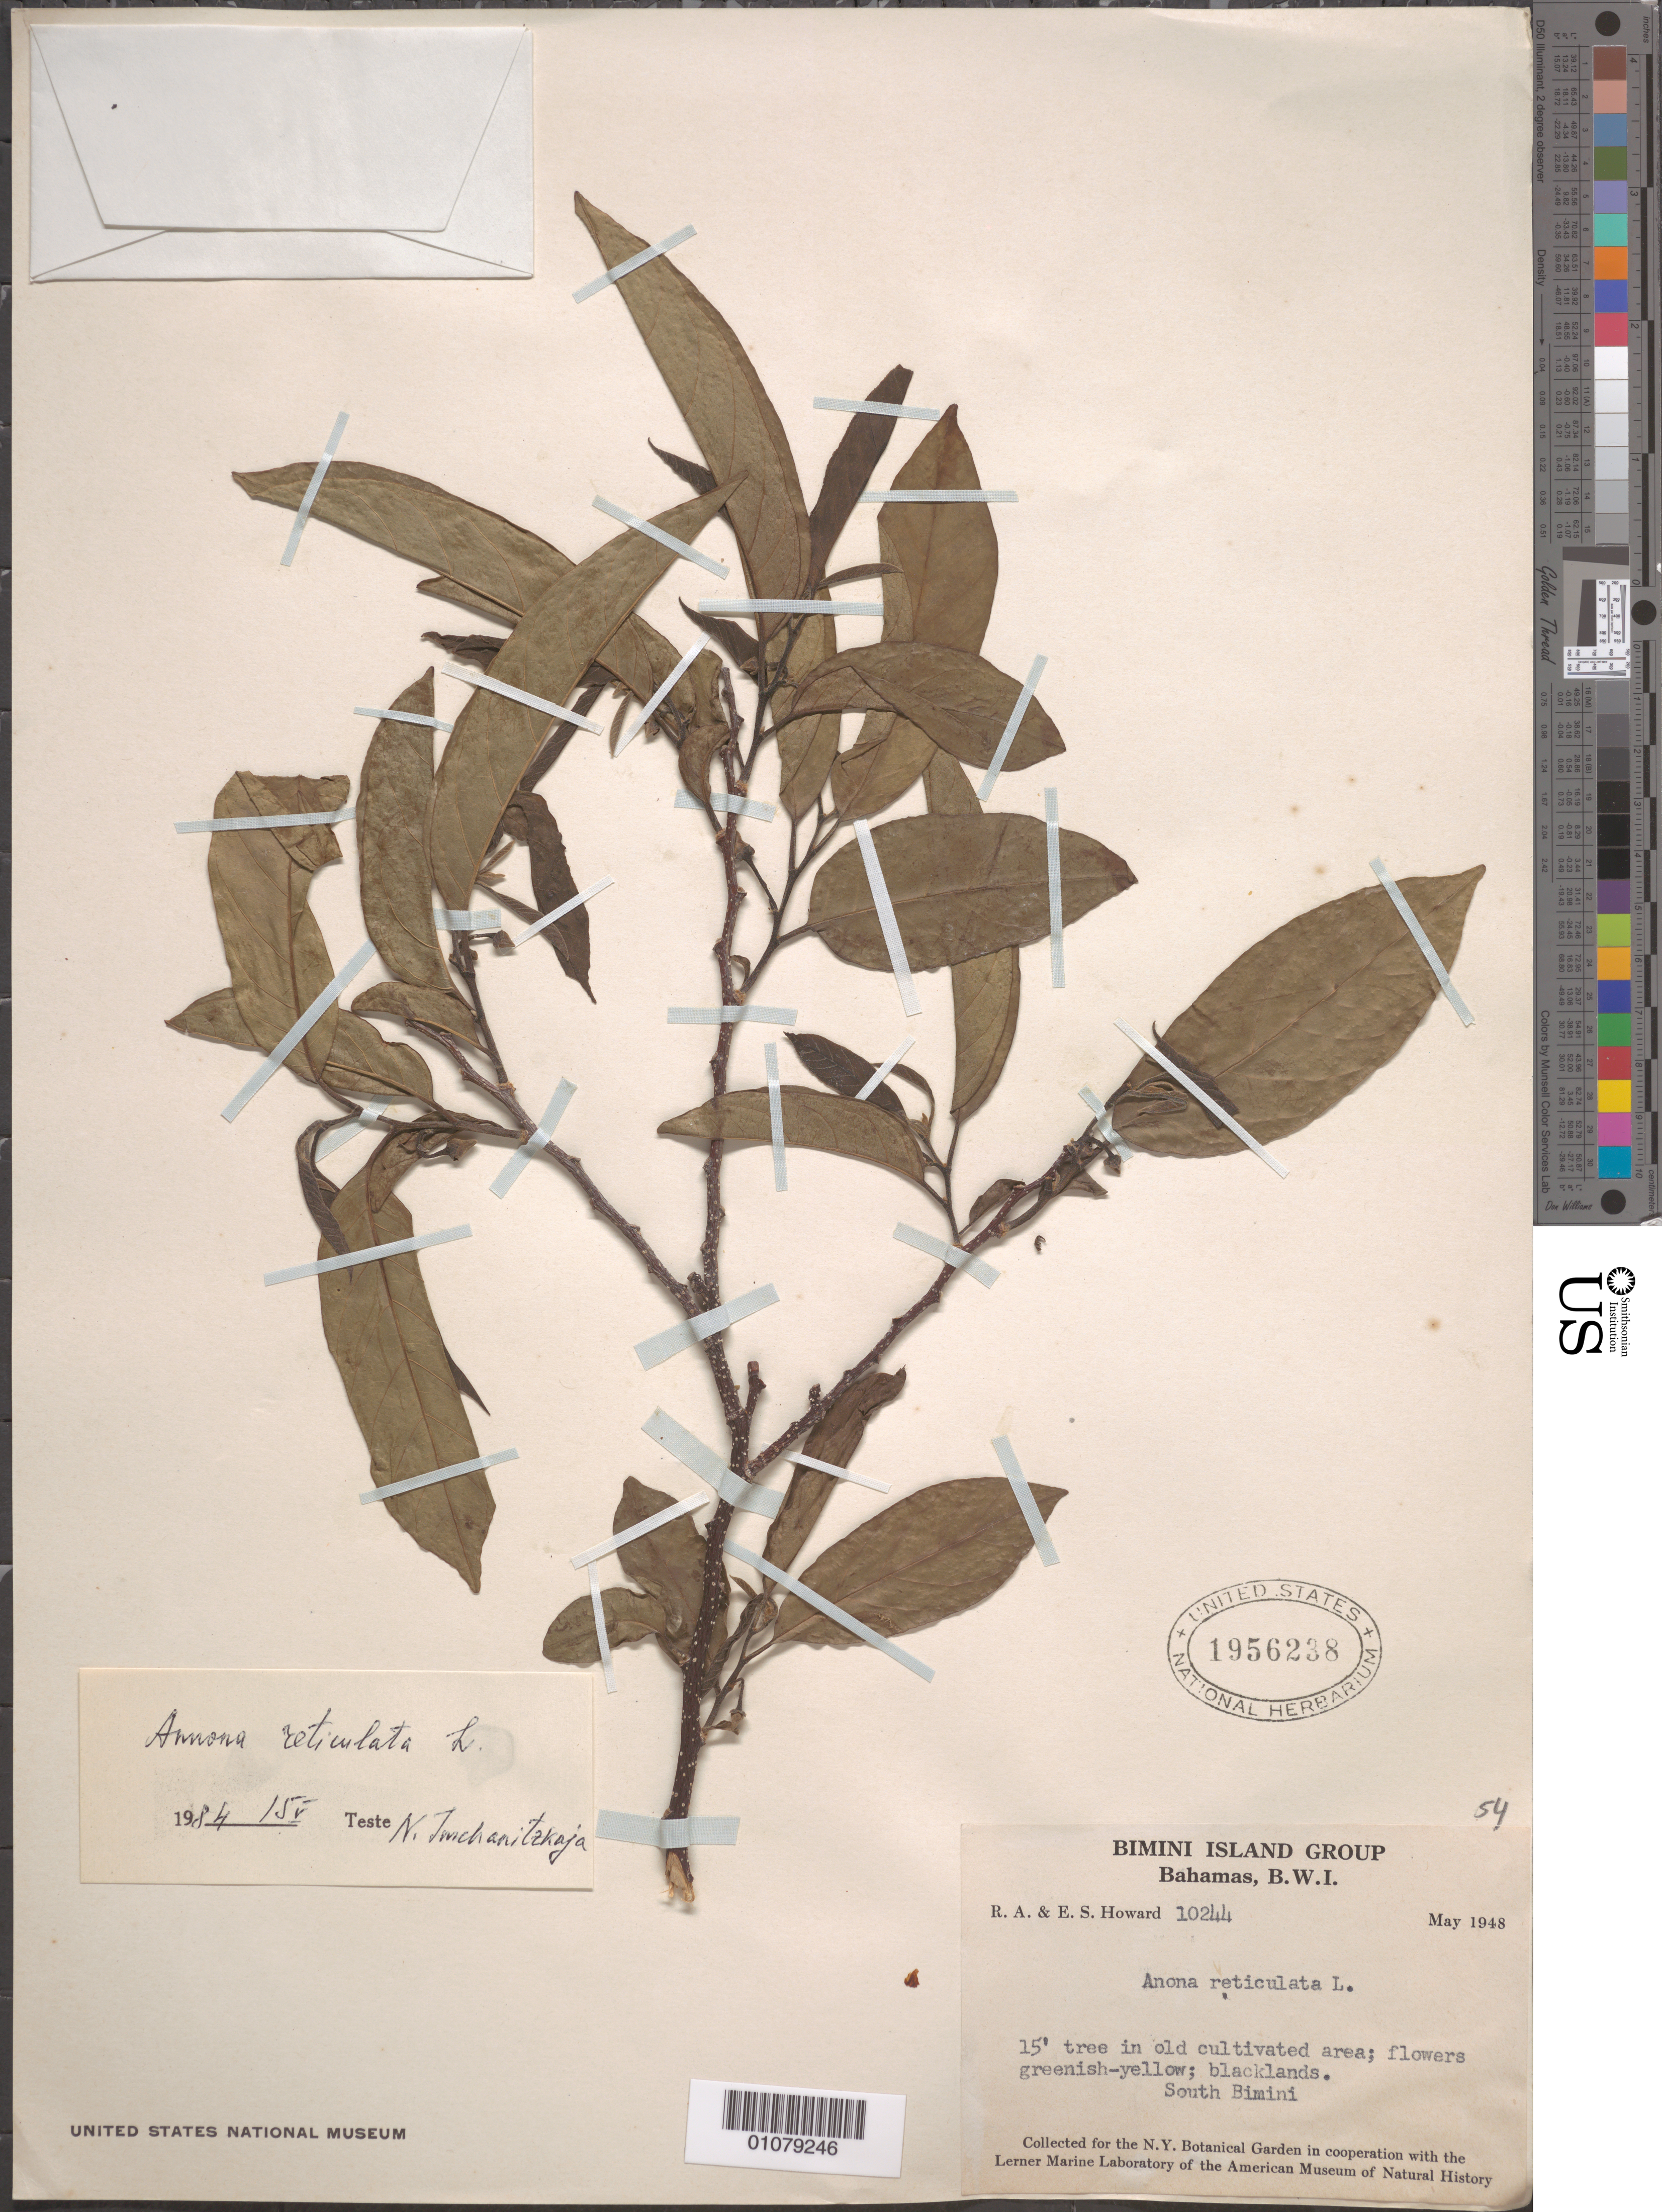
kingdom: Plantae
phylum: Tracheophyta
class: Magnoliopsida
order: Magnoliales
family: Annonaceae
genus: Annona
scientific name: Annona reticulata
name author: L.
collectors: R. A. Howard & E. S. Howard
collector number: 10244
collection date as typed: May 1948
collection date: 1948-05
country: Bahamas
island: South Bimini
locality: South Bimini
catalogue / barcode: US 1956238